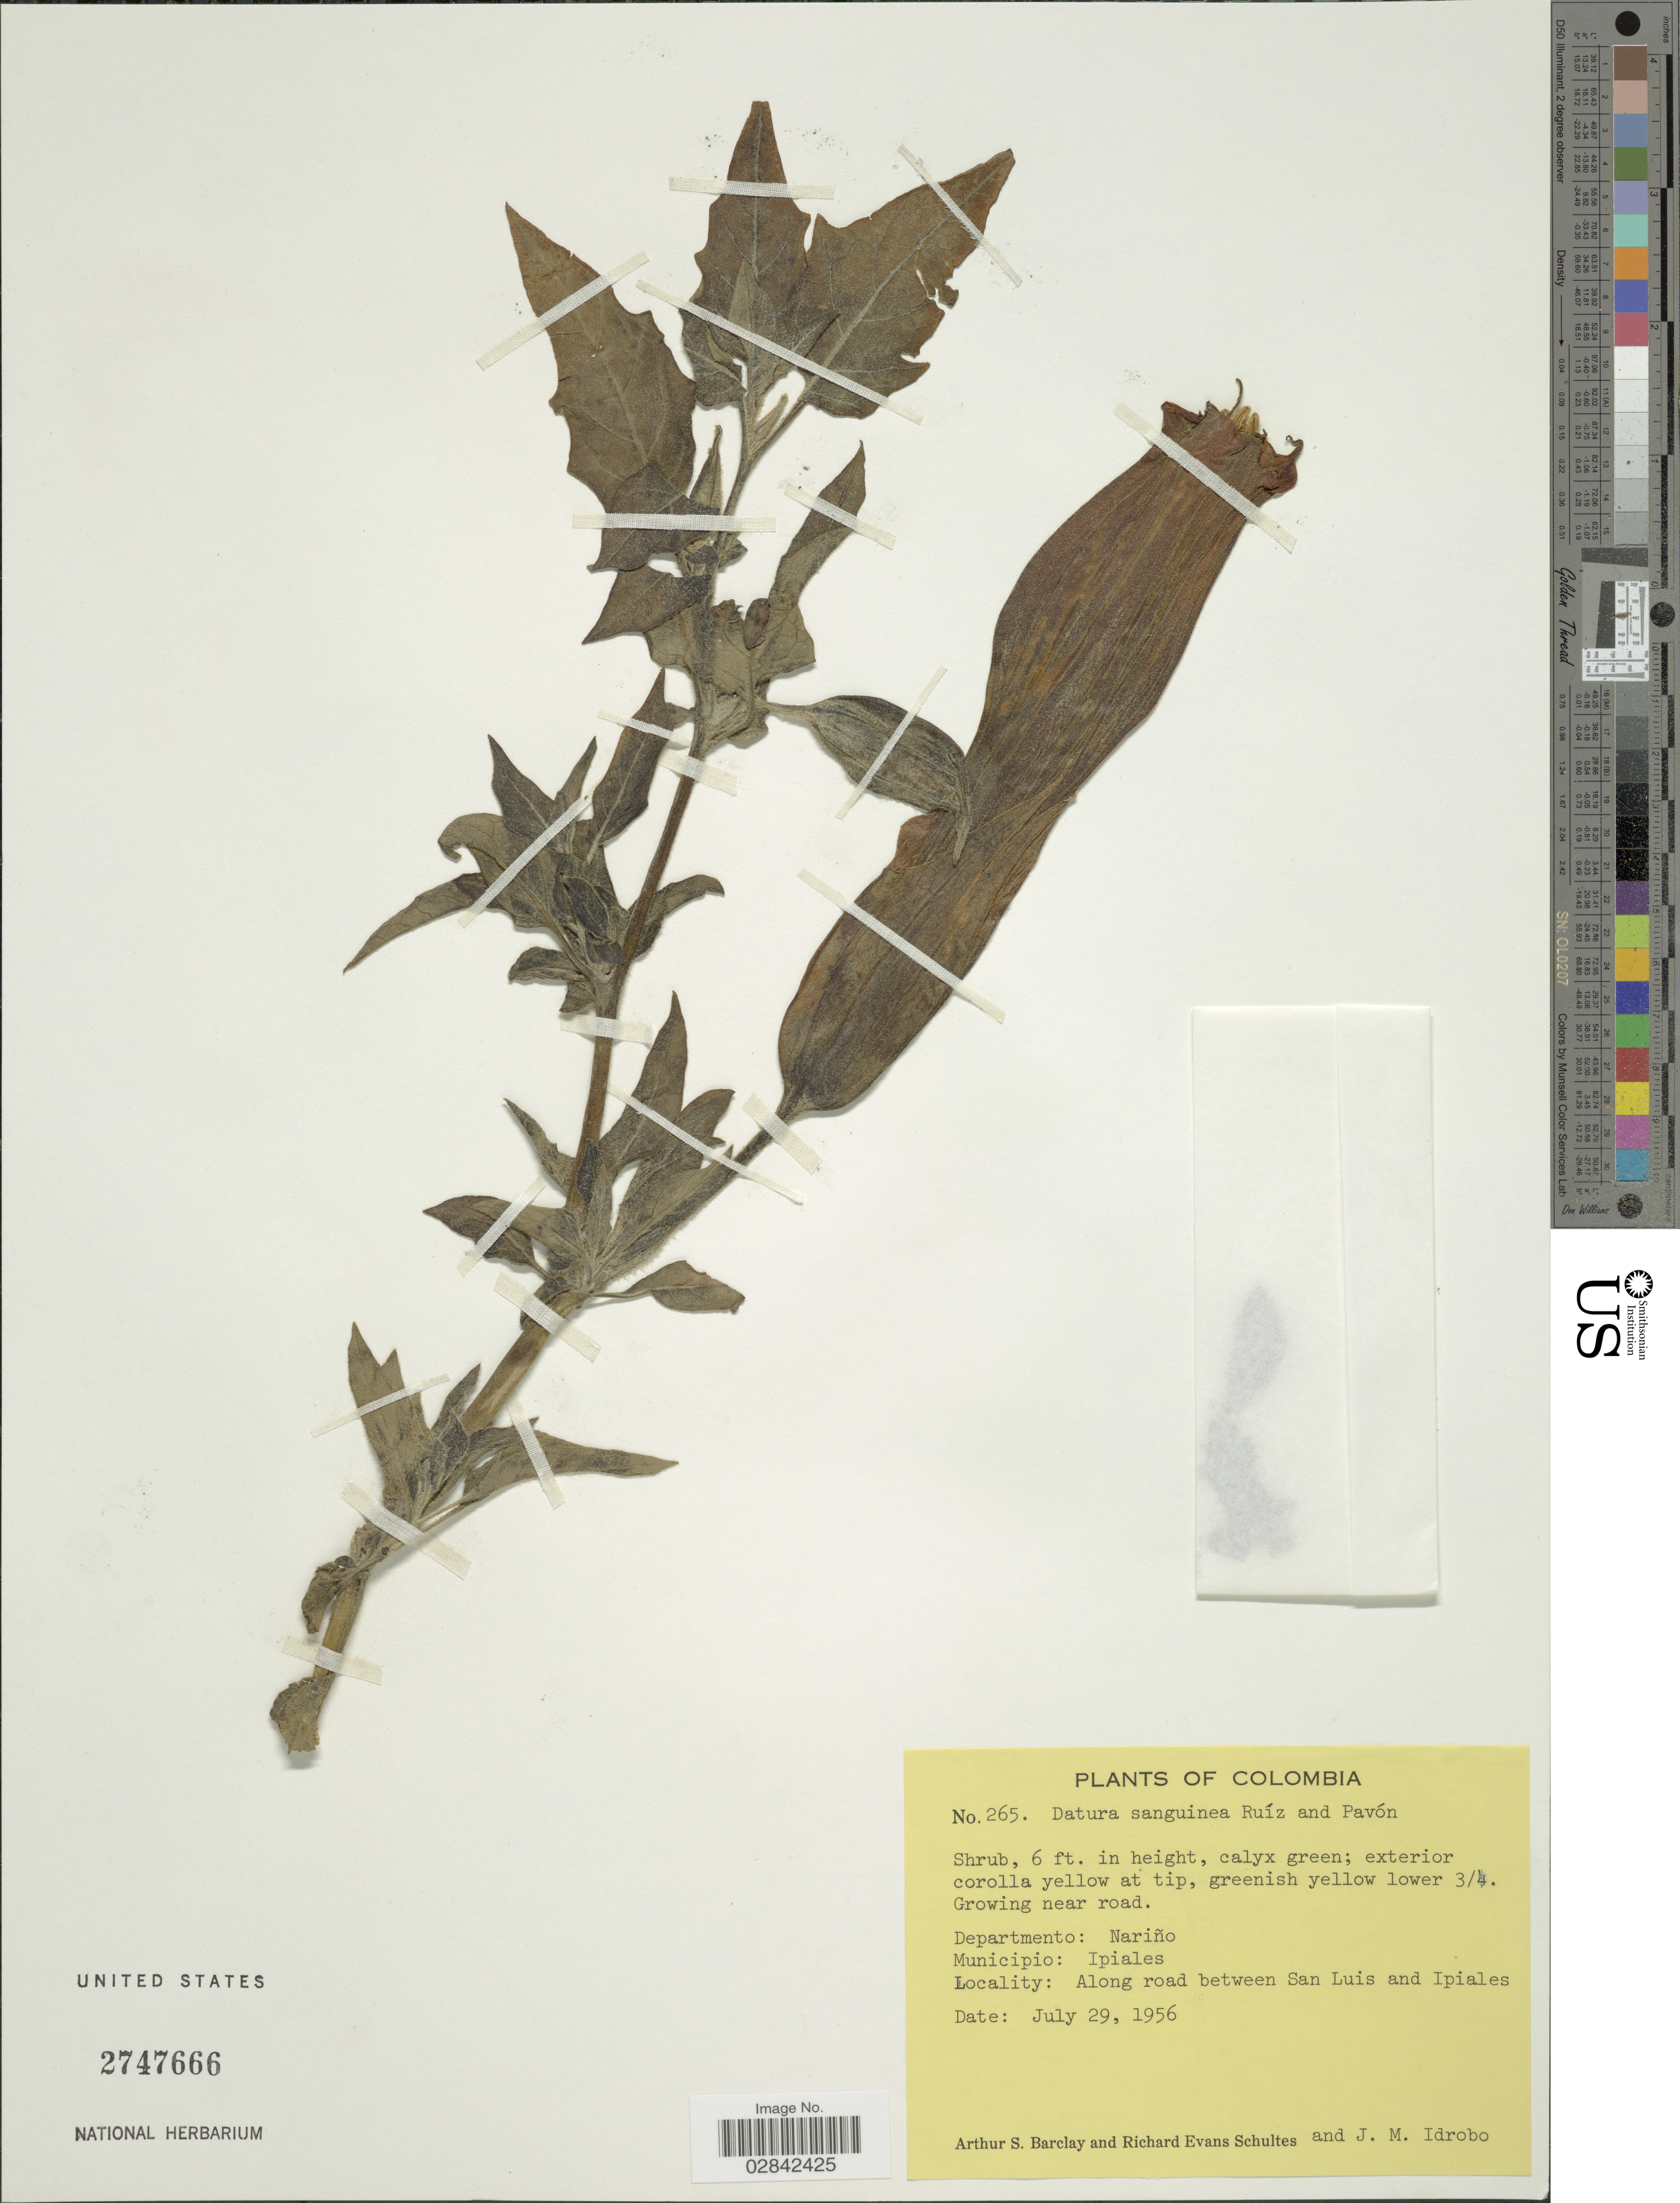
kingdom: Plantae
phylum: Tracheophyta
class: Magnoliopsida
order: Solanales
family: Solanaceae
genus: Brugmansia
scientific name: Brugmansia sanguinea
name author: (Ruiz & Pav.) D. Don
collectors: A. S. Barclay, R. E. Schultes & J. M. Idrobo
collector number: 265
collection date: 1956-07-29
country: Colombia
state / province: Nariño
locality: Departmento: Nariño. Municipio: Ipiales. Along road between San Luis and Ipiales.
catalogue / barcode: US 2747666